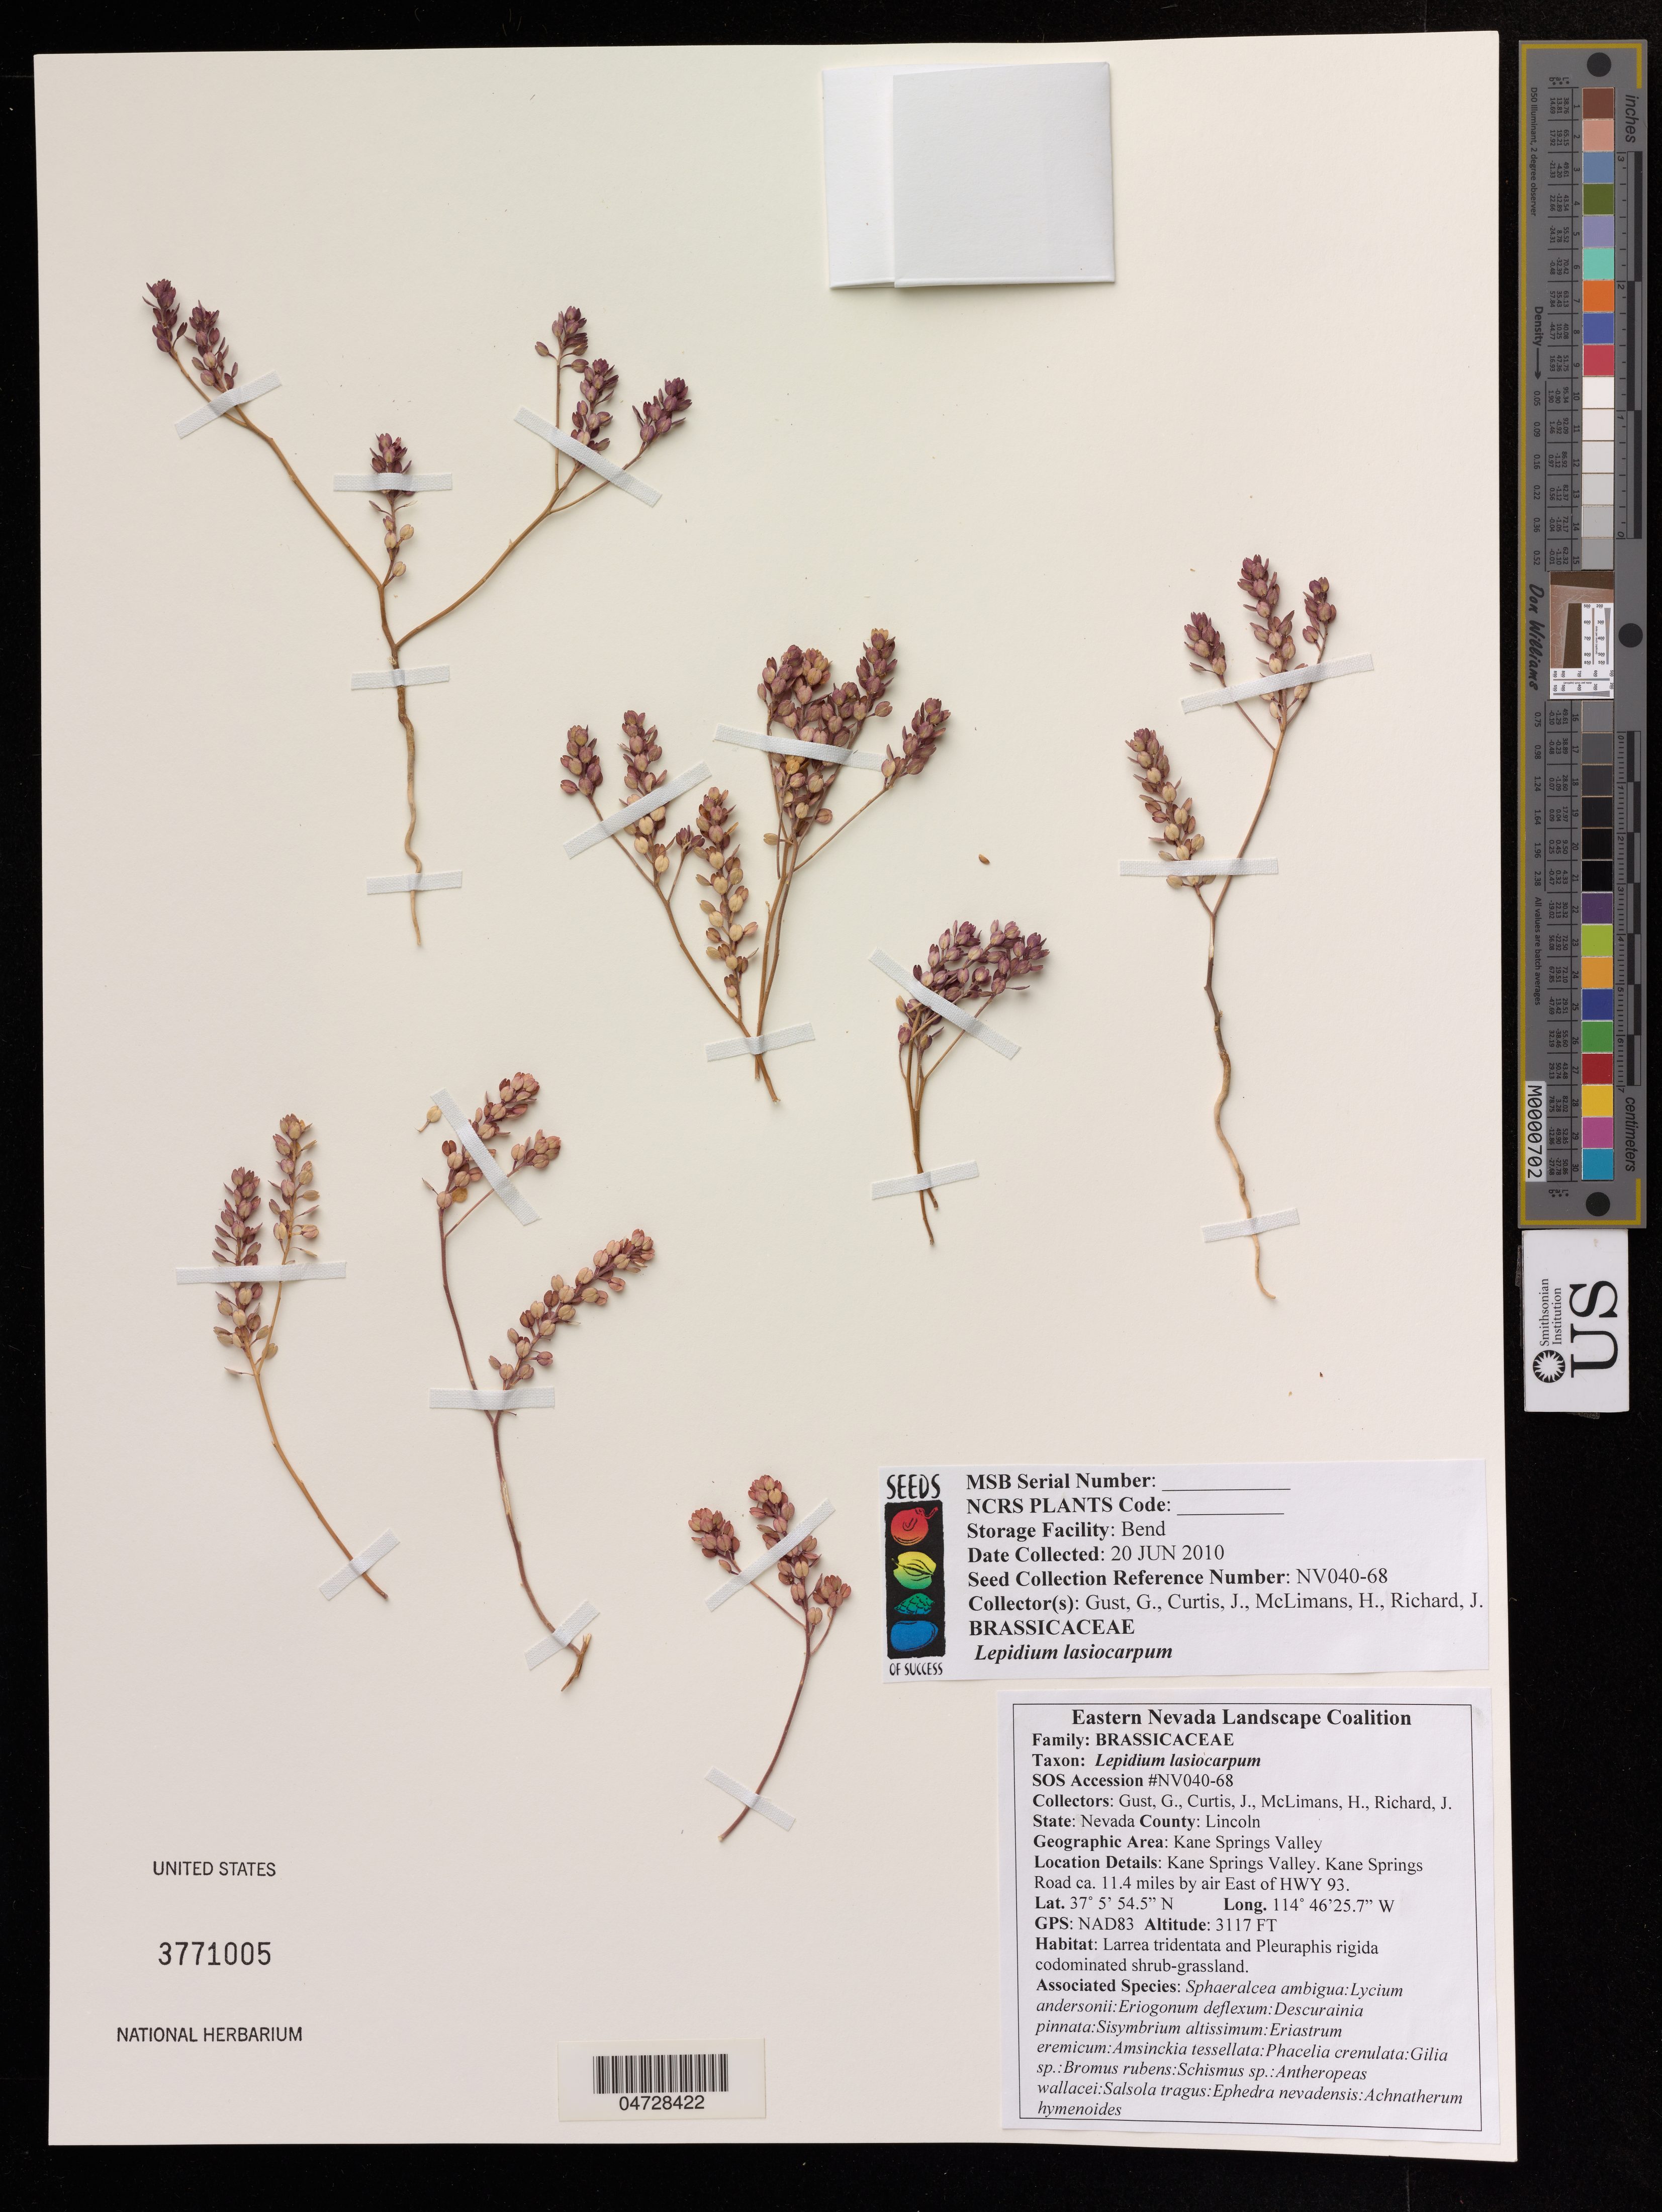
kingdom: Plantae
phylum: Tracheophyta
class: Magnoliopsida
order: Brassicales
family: Brassicaceae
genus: Lepidium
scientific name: Lepidium lasiocarpum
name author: Nutt.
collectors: G. Gust, J. Curtis, H. McLimans & J. Richard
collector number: NV040-68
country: United States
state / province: Nevada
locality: Lincoln, Kane Springs Valley. Kane Springs Road ca. 11.4 miles by air East of HWY 93.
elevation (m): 950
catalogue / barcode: US 3771005